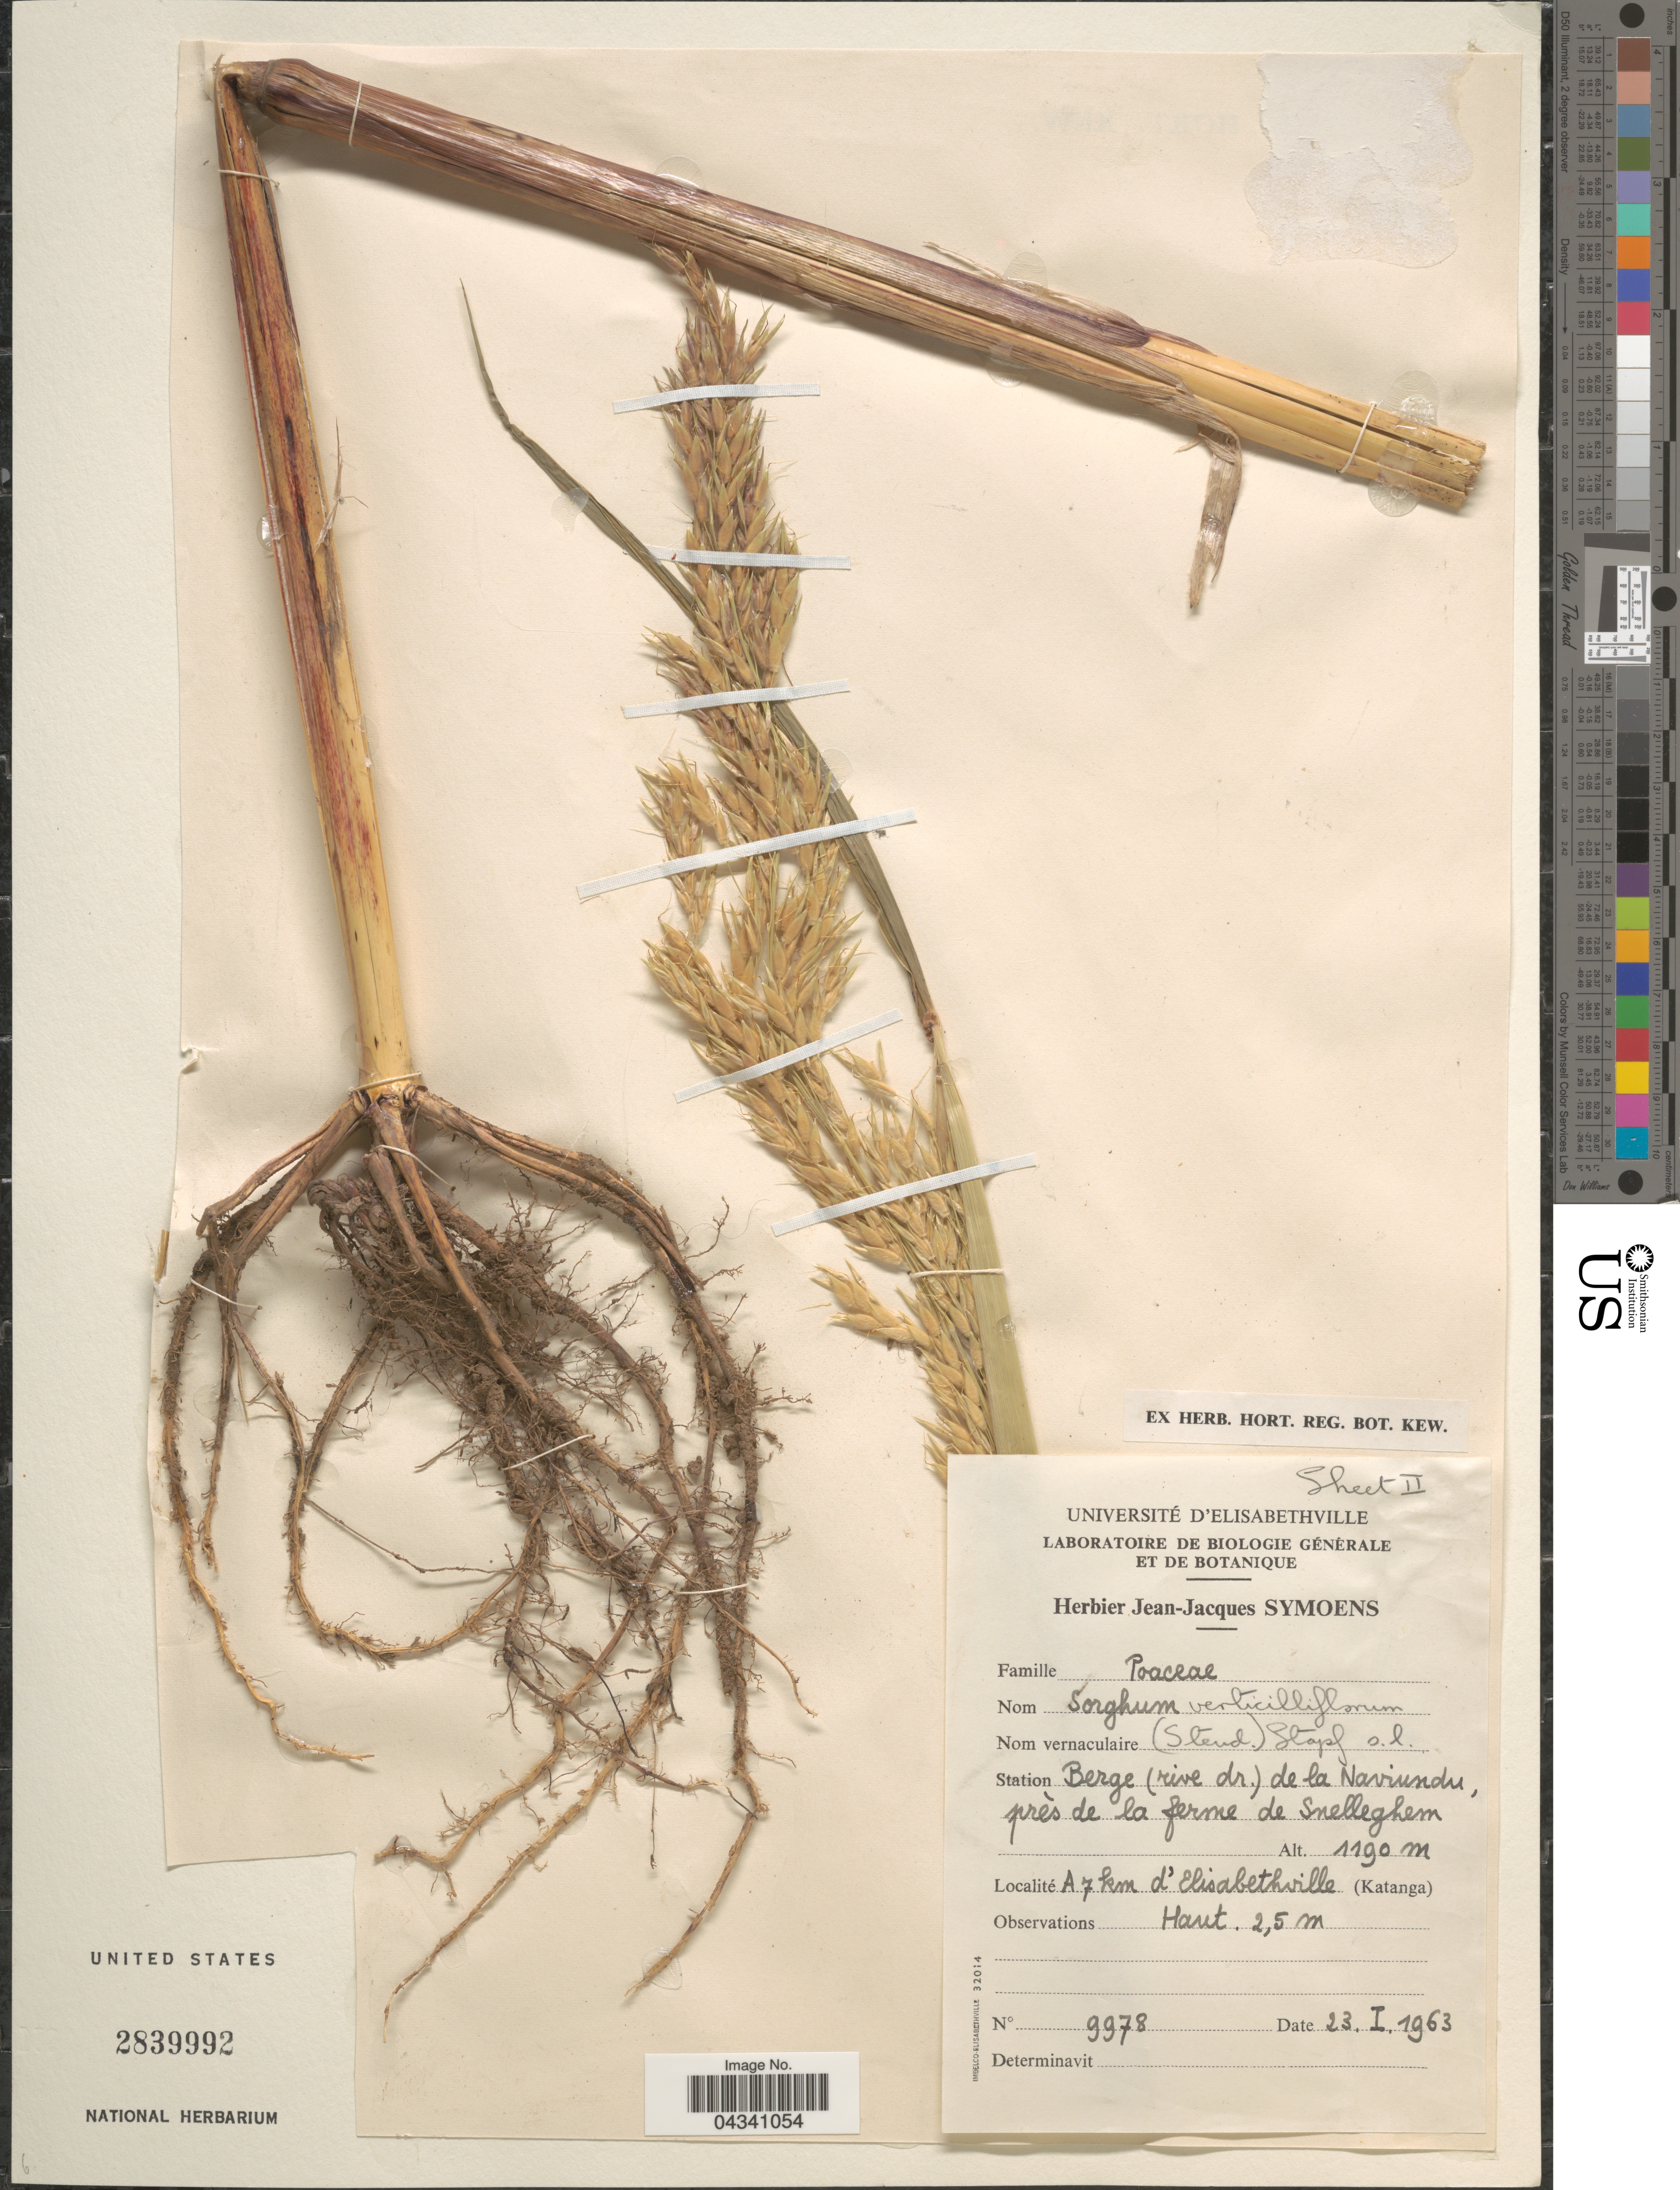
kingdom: Plantae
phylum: Tracheophyta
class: Liliopsida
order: Poales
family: Poaceae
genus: Sorghum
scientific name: Sorghum arundinaceum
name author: (Desv.) Stapf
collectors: ex herb. Jean-Jacques Symoens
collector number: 9978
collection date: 1963-01-23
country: Congo, Democratic Republic of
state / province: Haut-Katanga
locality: Station Berge (rive dr.) de la Naviundu, près de la ferme de Snelleghem. A 7 km d'Elisabethville.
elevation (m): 1190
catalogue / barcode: US 2839992